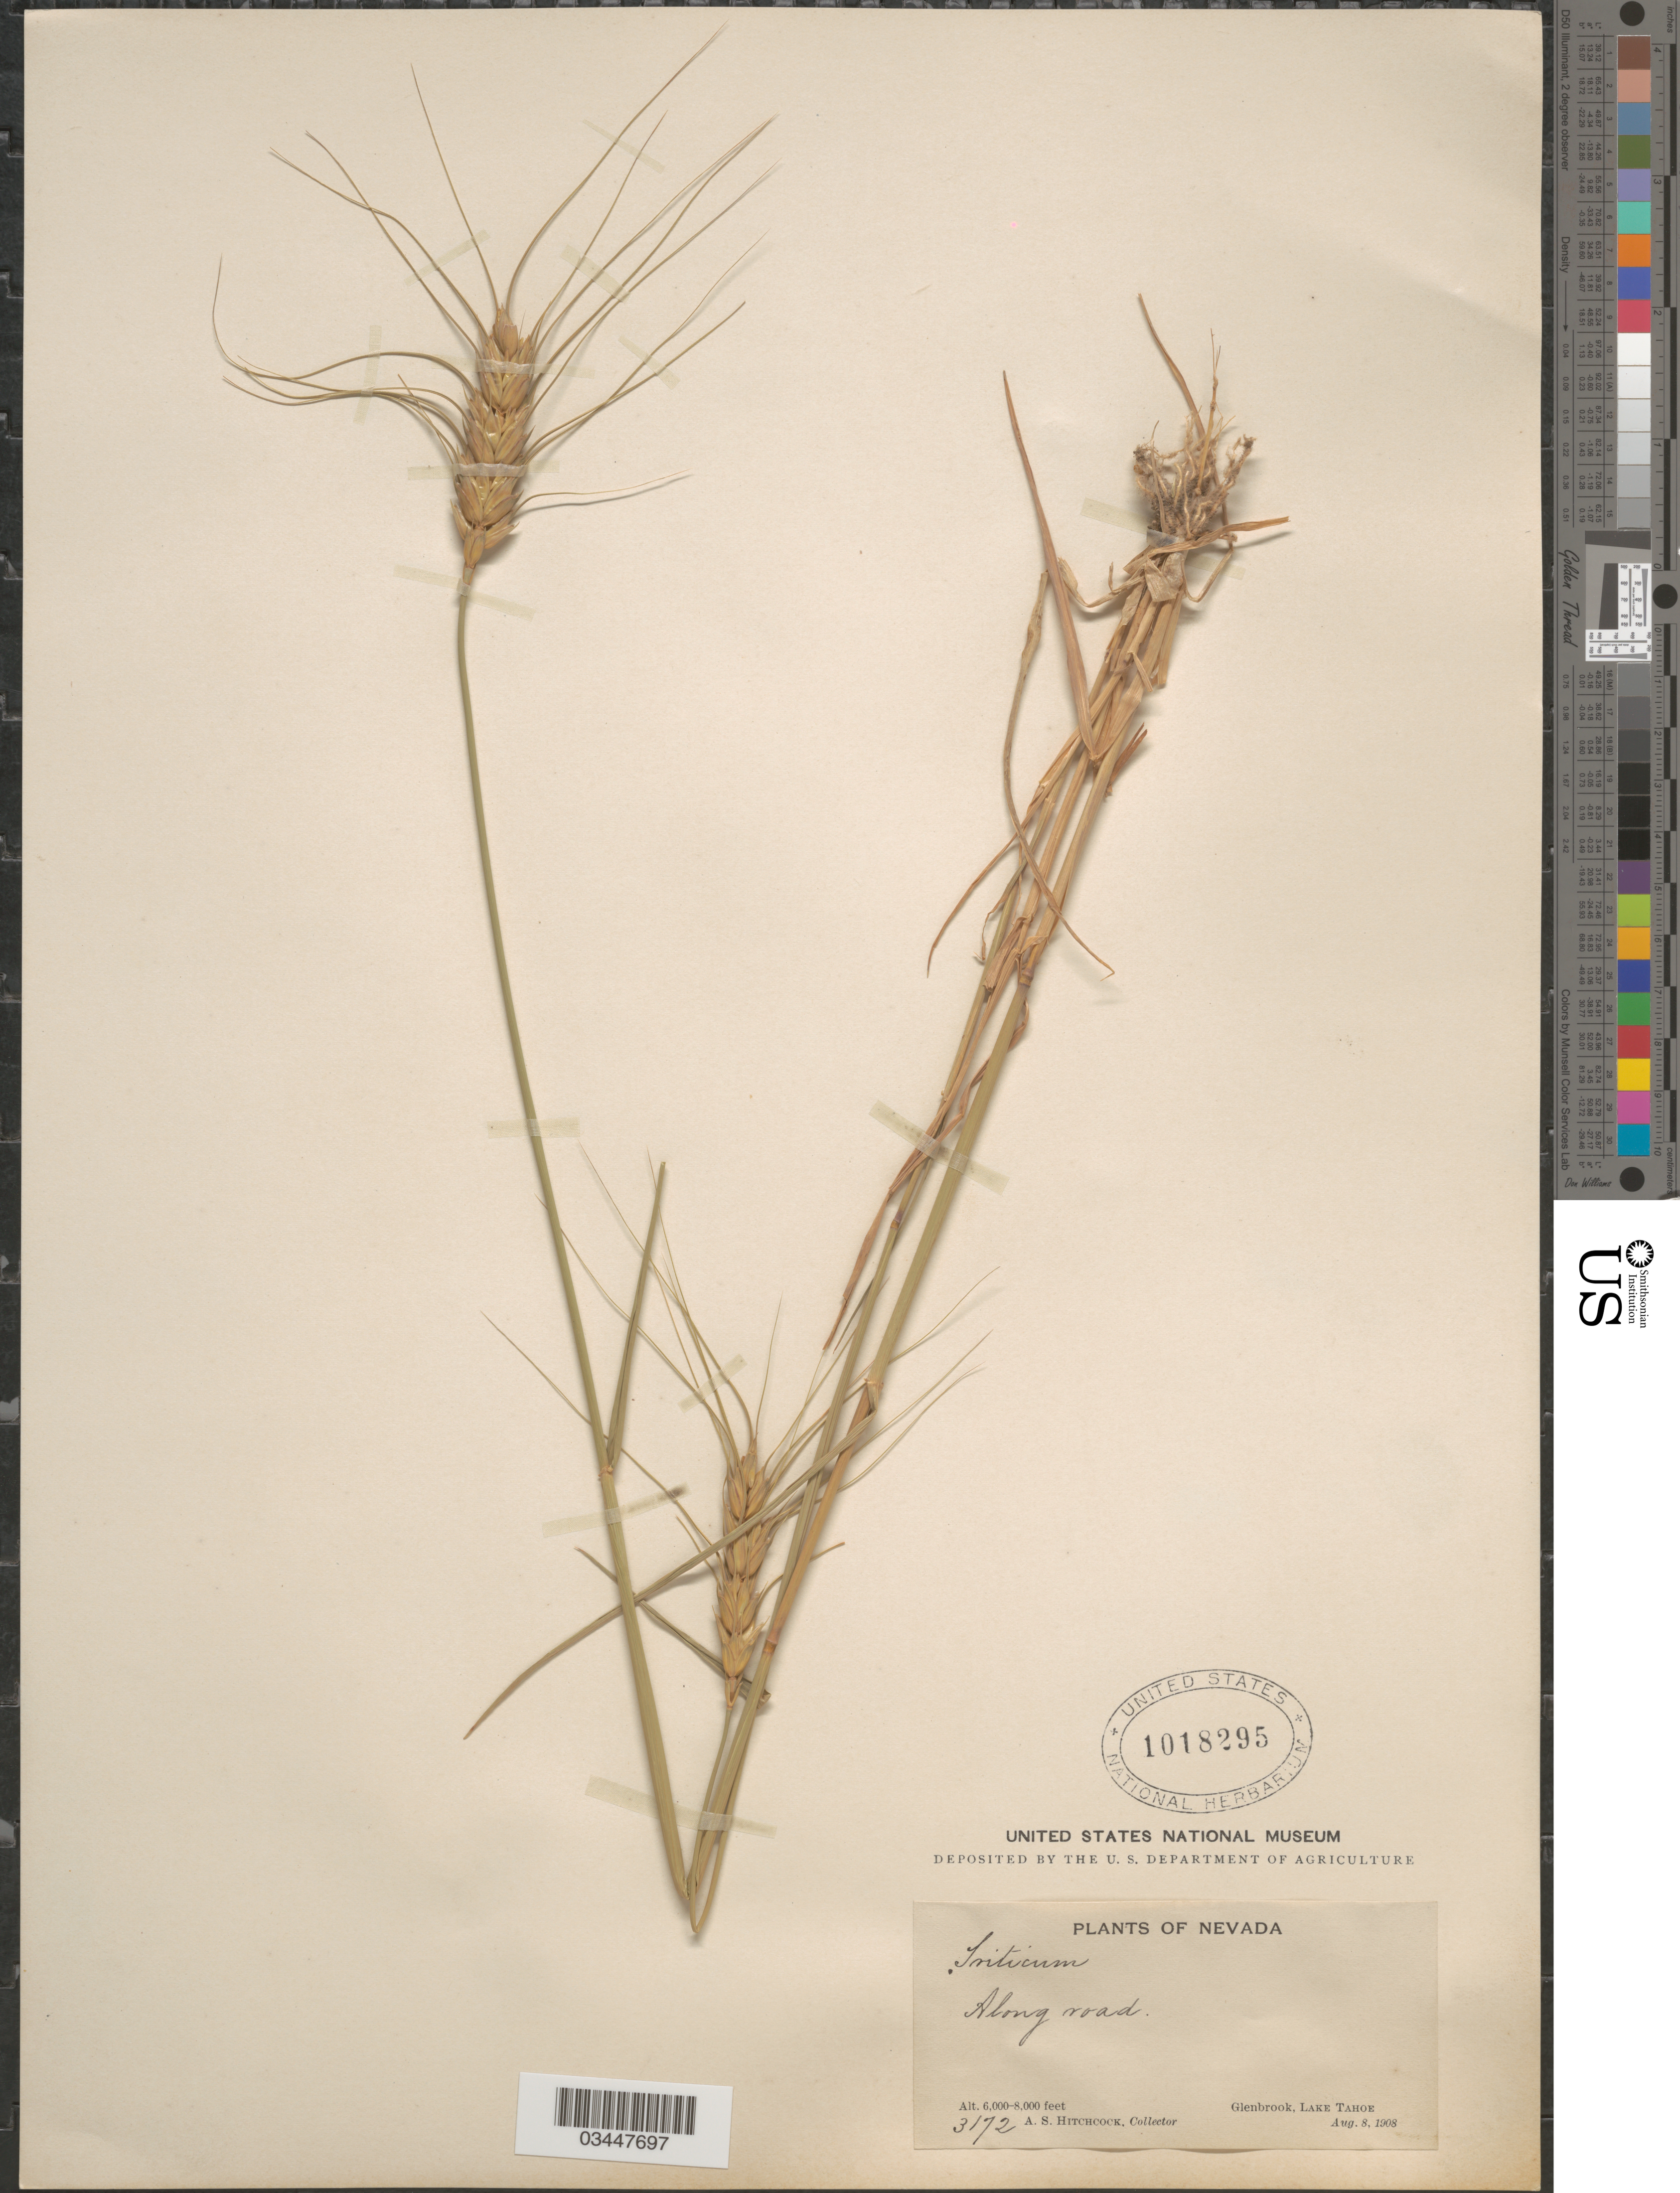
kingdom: Plantae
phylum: Tracheophyta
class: Liliopsida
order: Poales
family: Poaceae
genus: Triticum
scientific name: Triticum aestivum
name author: L.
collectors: A. S. Hitchcock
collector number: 3172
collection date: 1908-08-08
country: United States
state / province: Nevada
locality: Glenbrook, Lake Tahoe.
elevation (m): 1829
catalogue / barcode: US 10182595